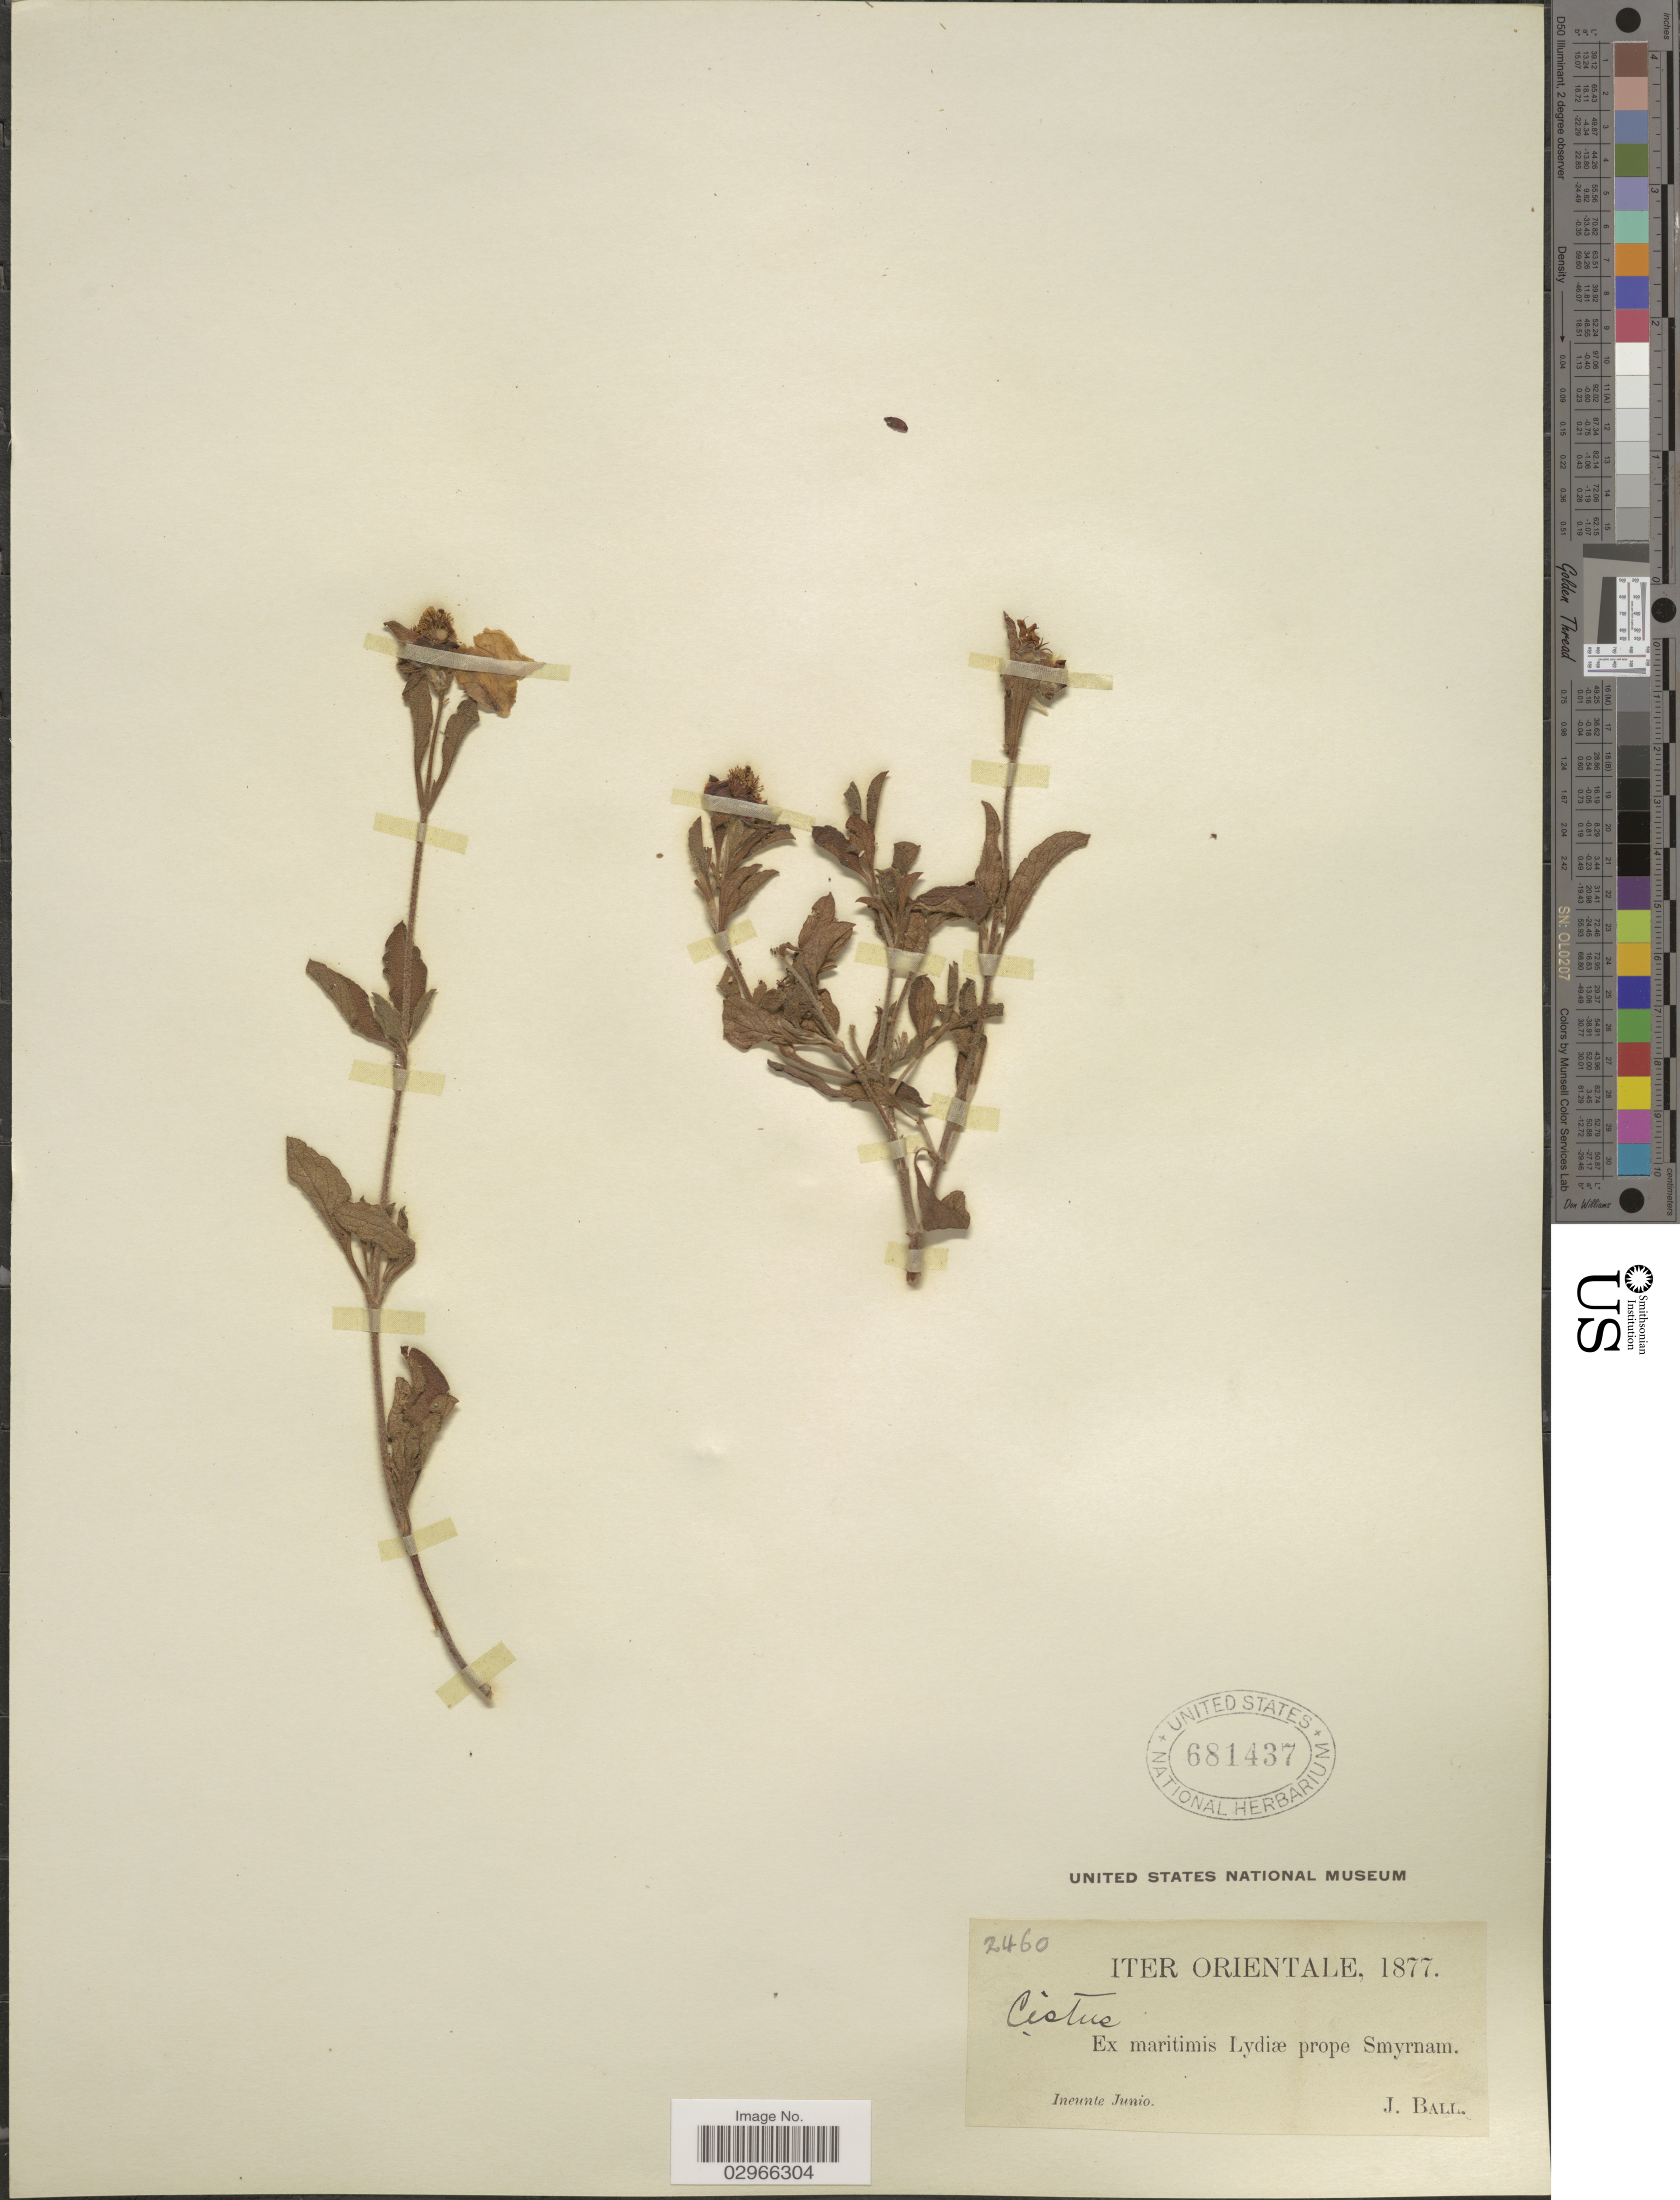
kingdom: Plantae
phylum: Tracheophyta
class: Magnoliopsida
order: Malvales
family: Cistaceae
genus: Cistus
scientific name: Cistus sp.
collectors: J. Ball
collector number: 2460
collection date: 1877-06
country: Turkey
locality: Orientale. Ex maritimis Lydiæ prope Smyrnam.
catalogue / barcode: US 681437